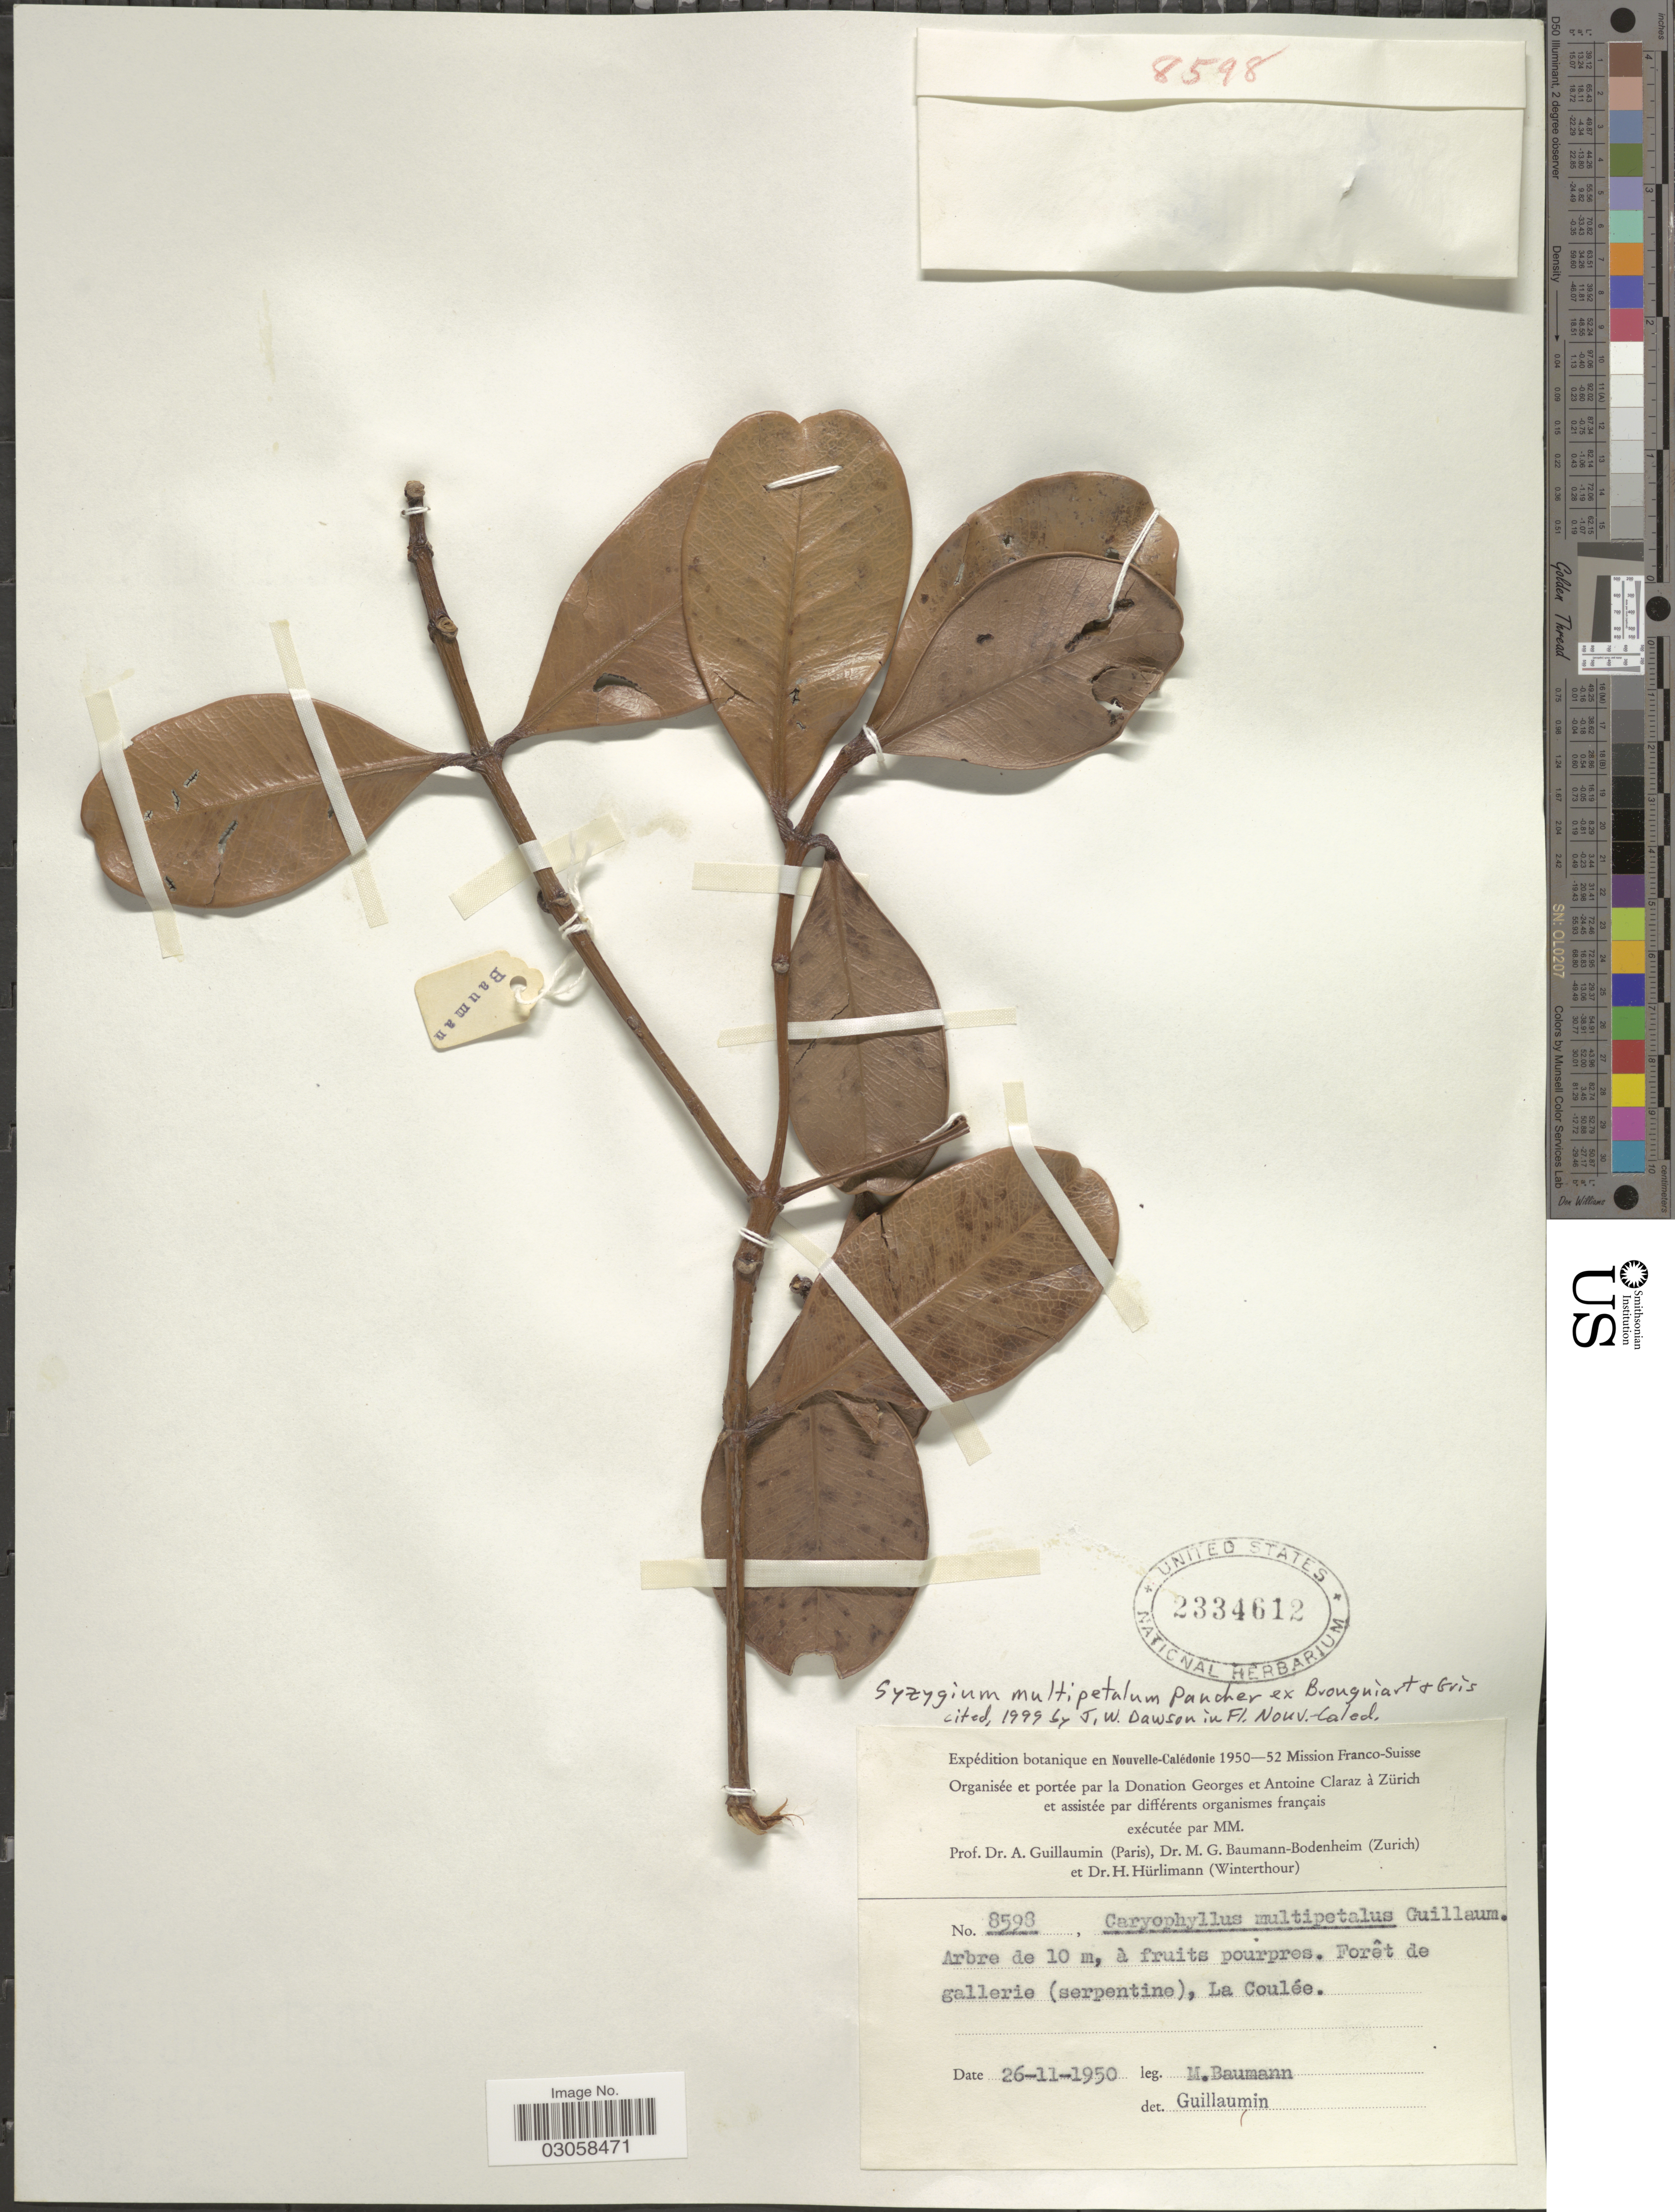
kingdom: Plantae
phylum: Tracheophyta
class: Magnoliopsida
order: Myrtales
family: Myrtaceae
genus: Syzygium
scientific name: Syzygium multipetalum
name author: Pancher ex Brongn. & Gris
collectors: M. G. Baumann-Bodenheim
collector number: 8598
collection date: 1950-11-26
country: New Caledonia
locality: Nouvelle-Calédonie. Forêt de gallerie (serpentine), La Coulée.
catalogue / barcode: US 2334612